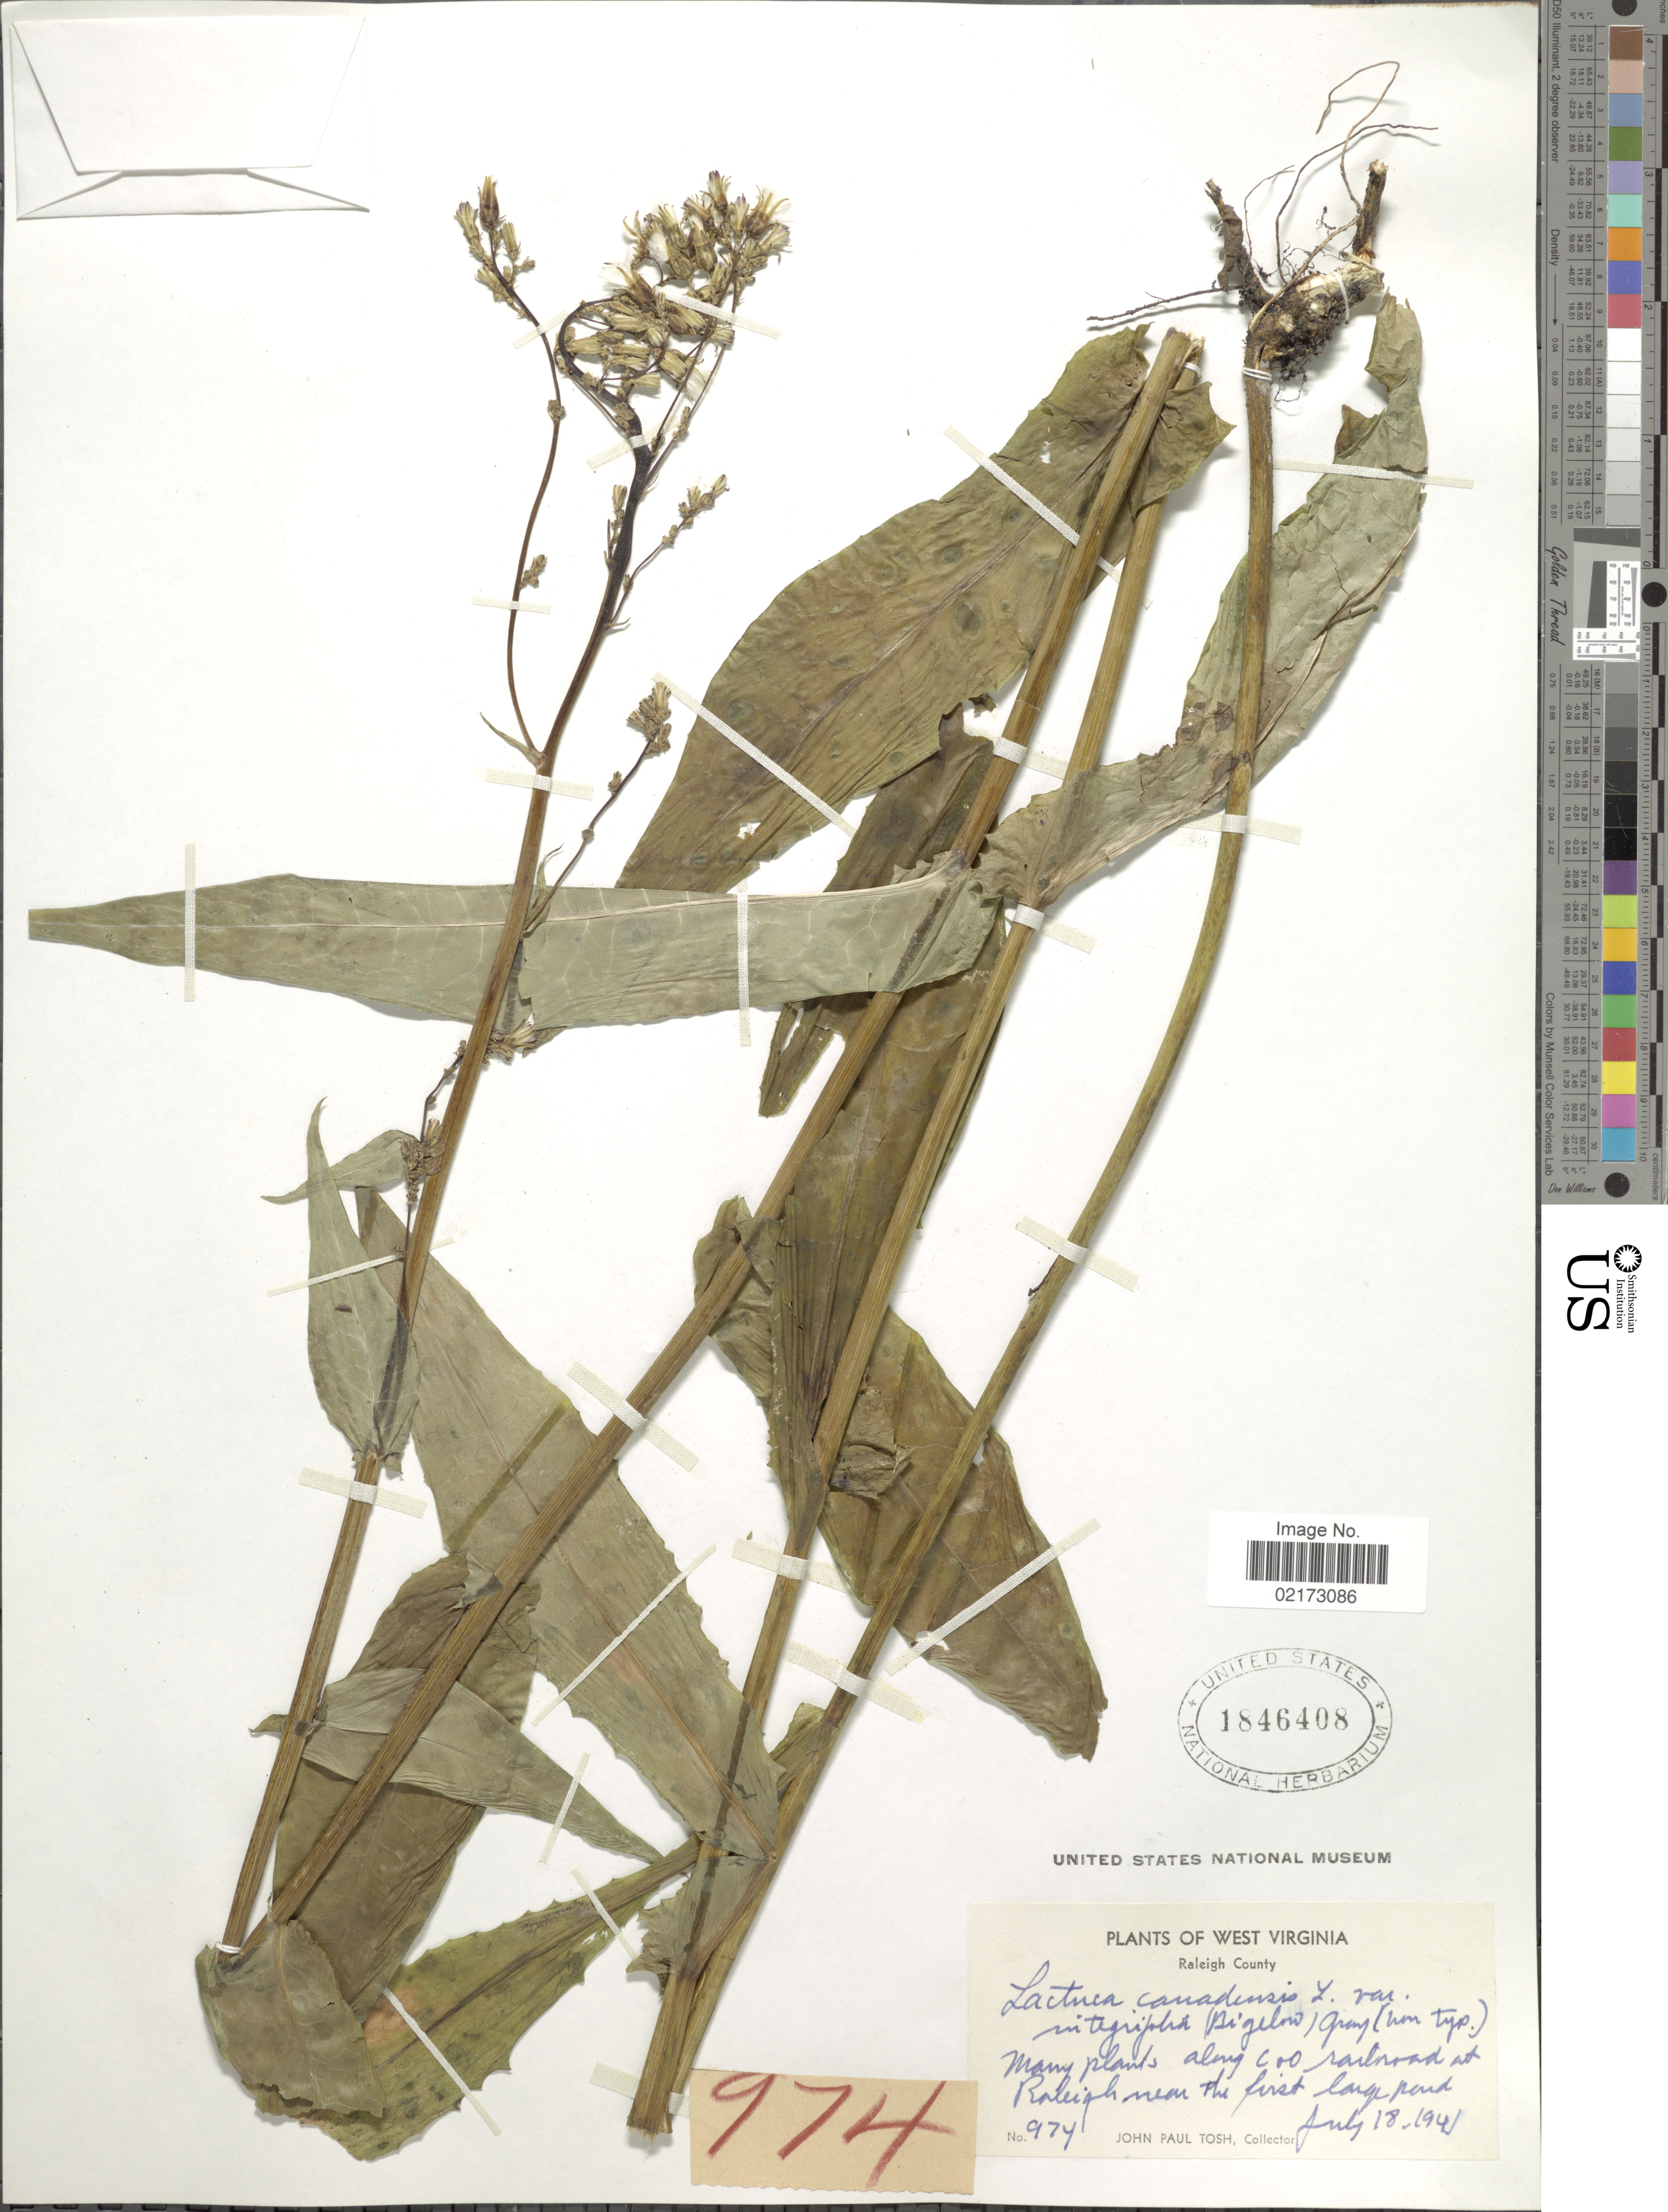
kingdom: Plantae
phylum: Tracheophyta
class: Magnoliopsida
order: Asterales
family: Asteraceae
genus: Lactuca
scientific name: Lactuca canadensis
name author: L.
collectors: J. Tosh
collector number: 974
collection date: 1941-07-18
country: United States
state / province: West Virginia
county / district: Raleigh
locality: Raleigh County, railroad at Raleigh near the first large pond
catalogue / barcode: US 1846408